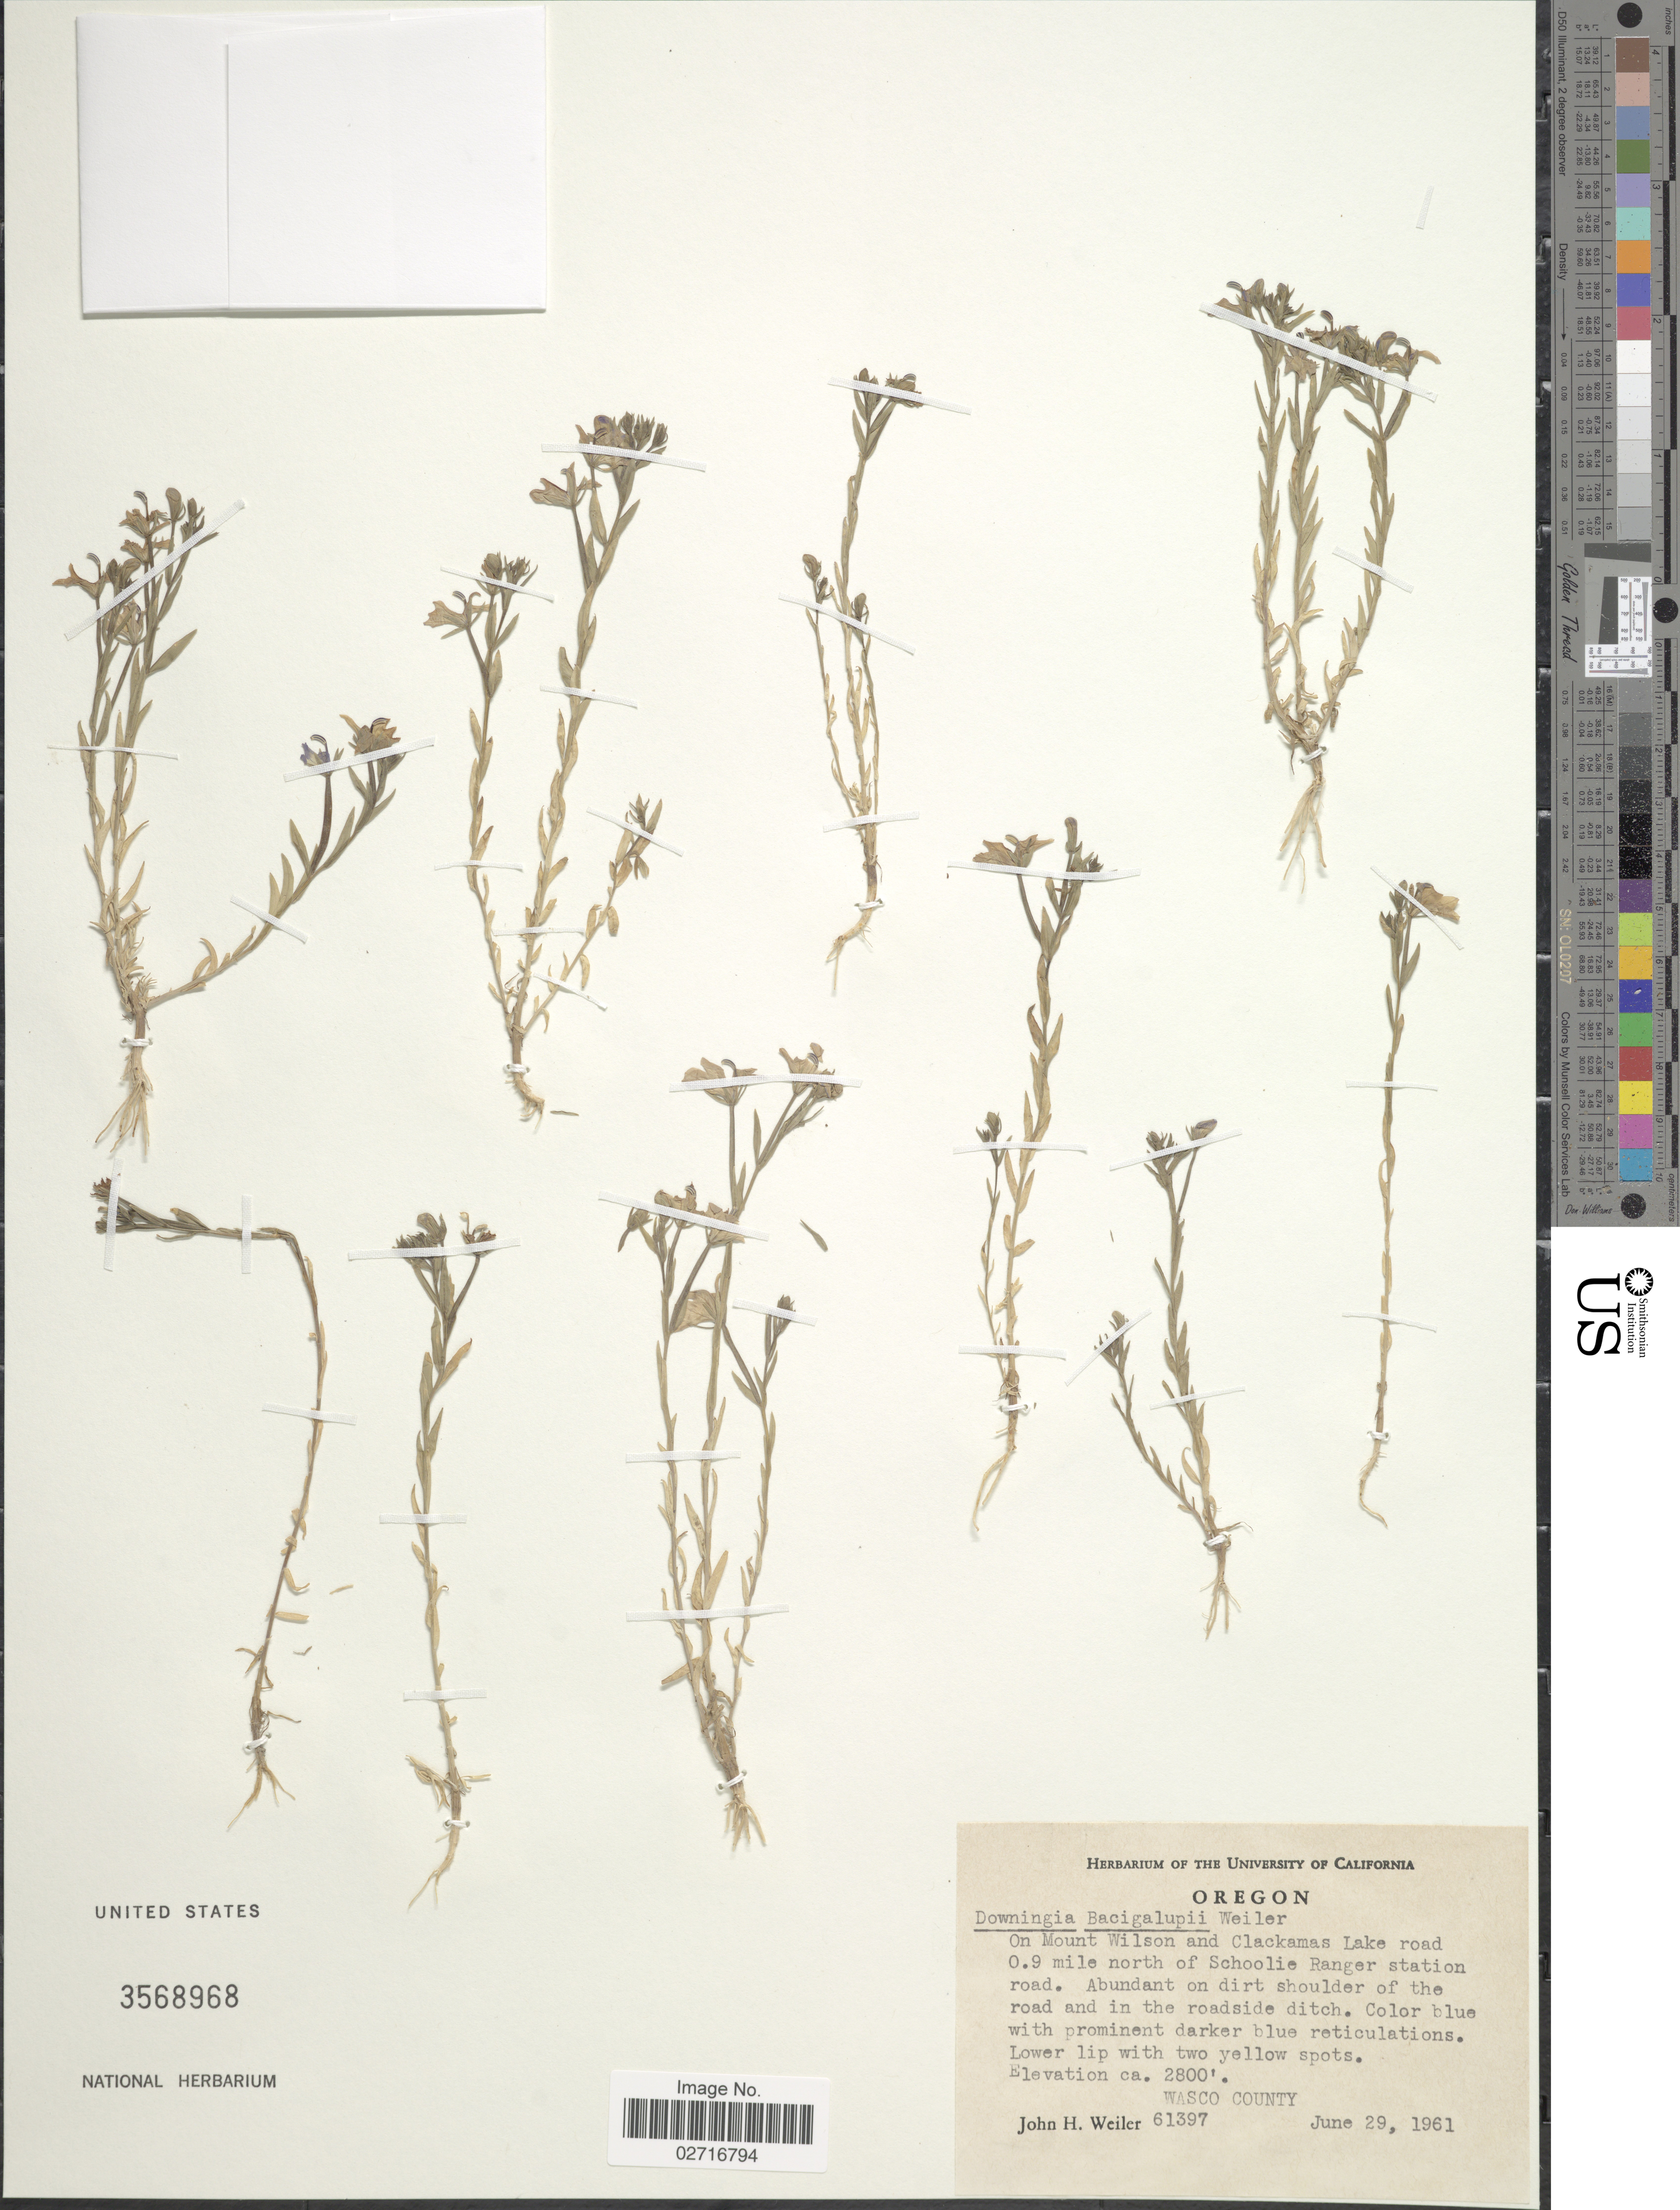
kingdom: Plantae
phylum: Tracheophyta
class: Magnoliopsida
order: Asterales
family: Campanulaceae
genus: Downingia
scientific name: Downingia bacigalupii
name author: Weiler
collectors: J. H. Weiler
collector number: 61397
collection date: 1961-06-29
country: United States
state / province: Oregon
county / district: Clackamas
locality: One Mount Wilson and Clackamas Lake road 0.9 mile north of Schoolie Ranger station road, abundant on dirt shoulder of the road and in the roadside ditch, Wasco County.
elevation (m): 853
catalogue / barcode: US 3568968